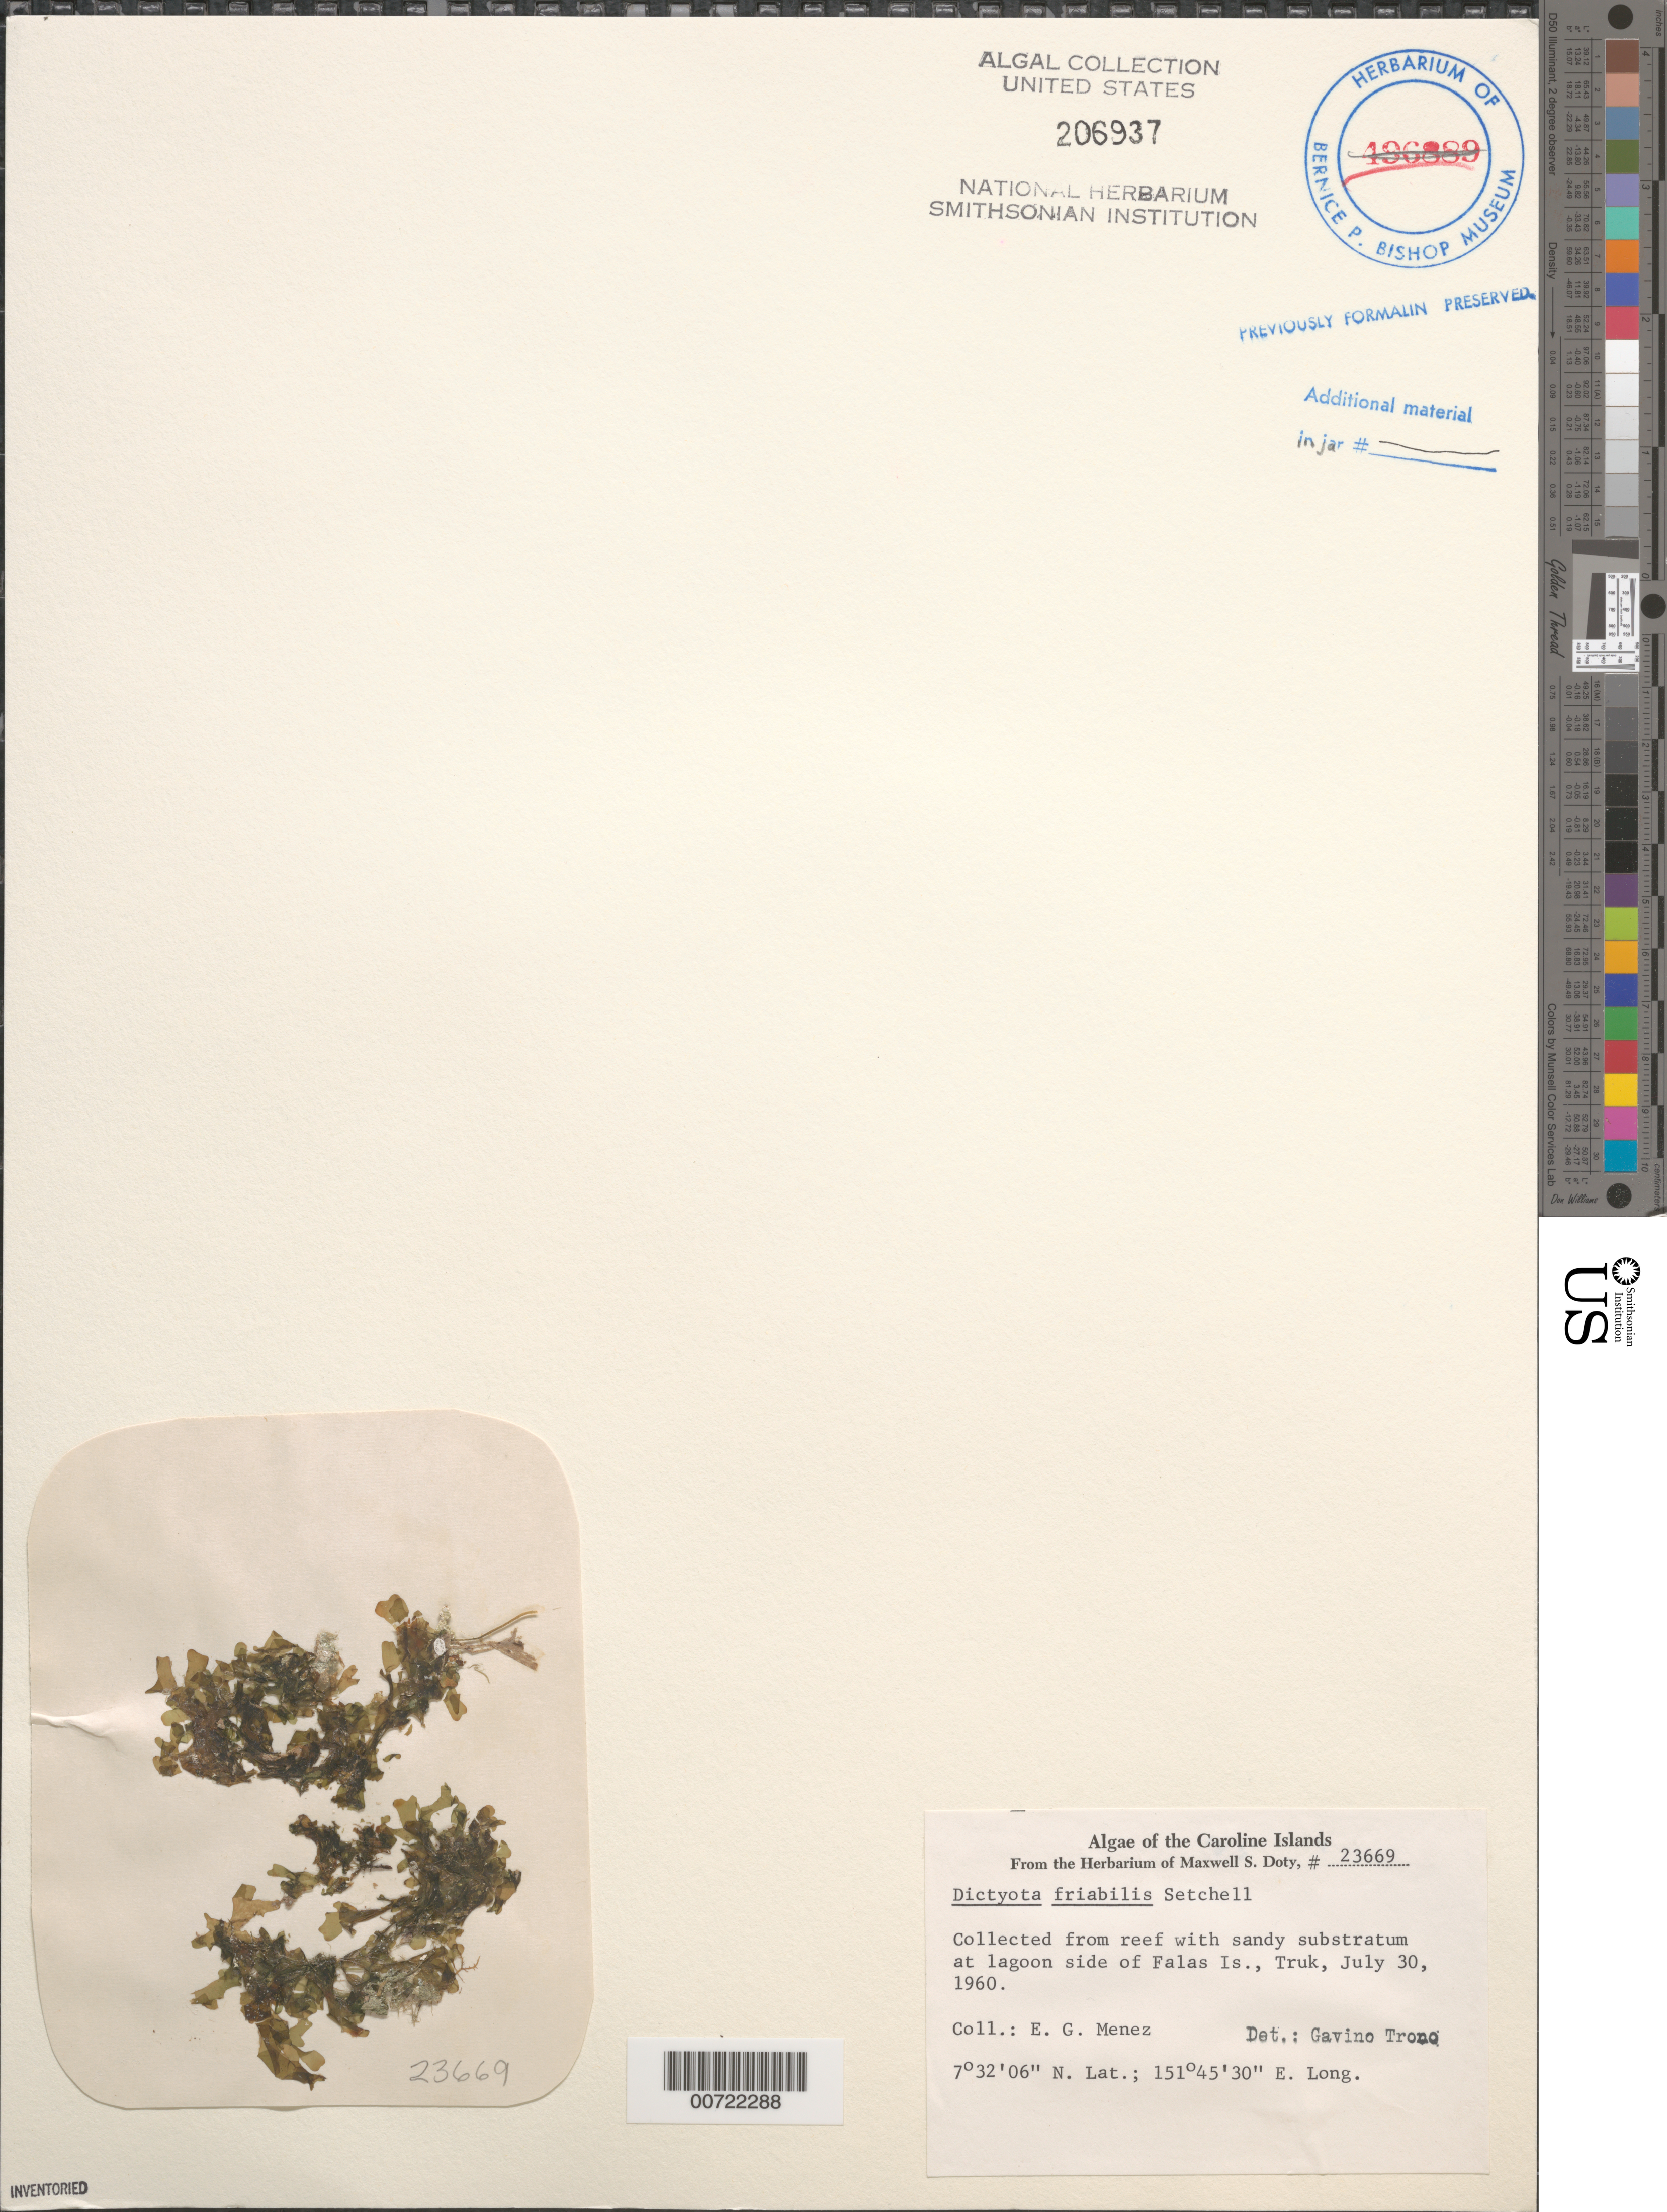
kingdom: Chromista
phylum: Ochrophyta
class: Phaeophyceae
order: Dictyotales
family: Dictyotaceae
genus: Dictyota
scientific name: Dictyota friabilis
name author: Setch.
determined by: Trono, Gavino C., Jr.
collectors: Meñez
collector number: MSD 23669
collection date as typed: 30 Jul 1960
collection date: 1960-07-30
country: Micronesia, Federated States of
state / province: Truk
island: Falas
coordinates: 7 32' 06" N, 151 45' 30" E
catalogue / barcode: US 206937